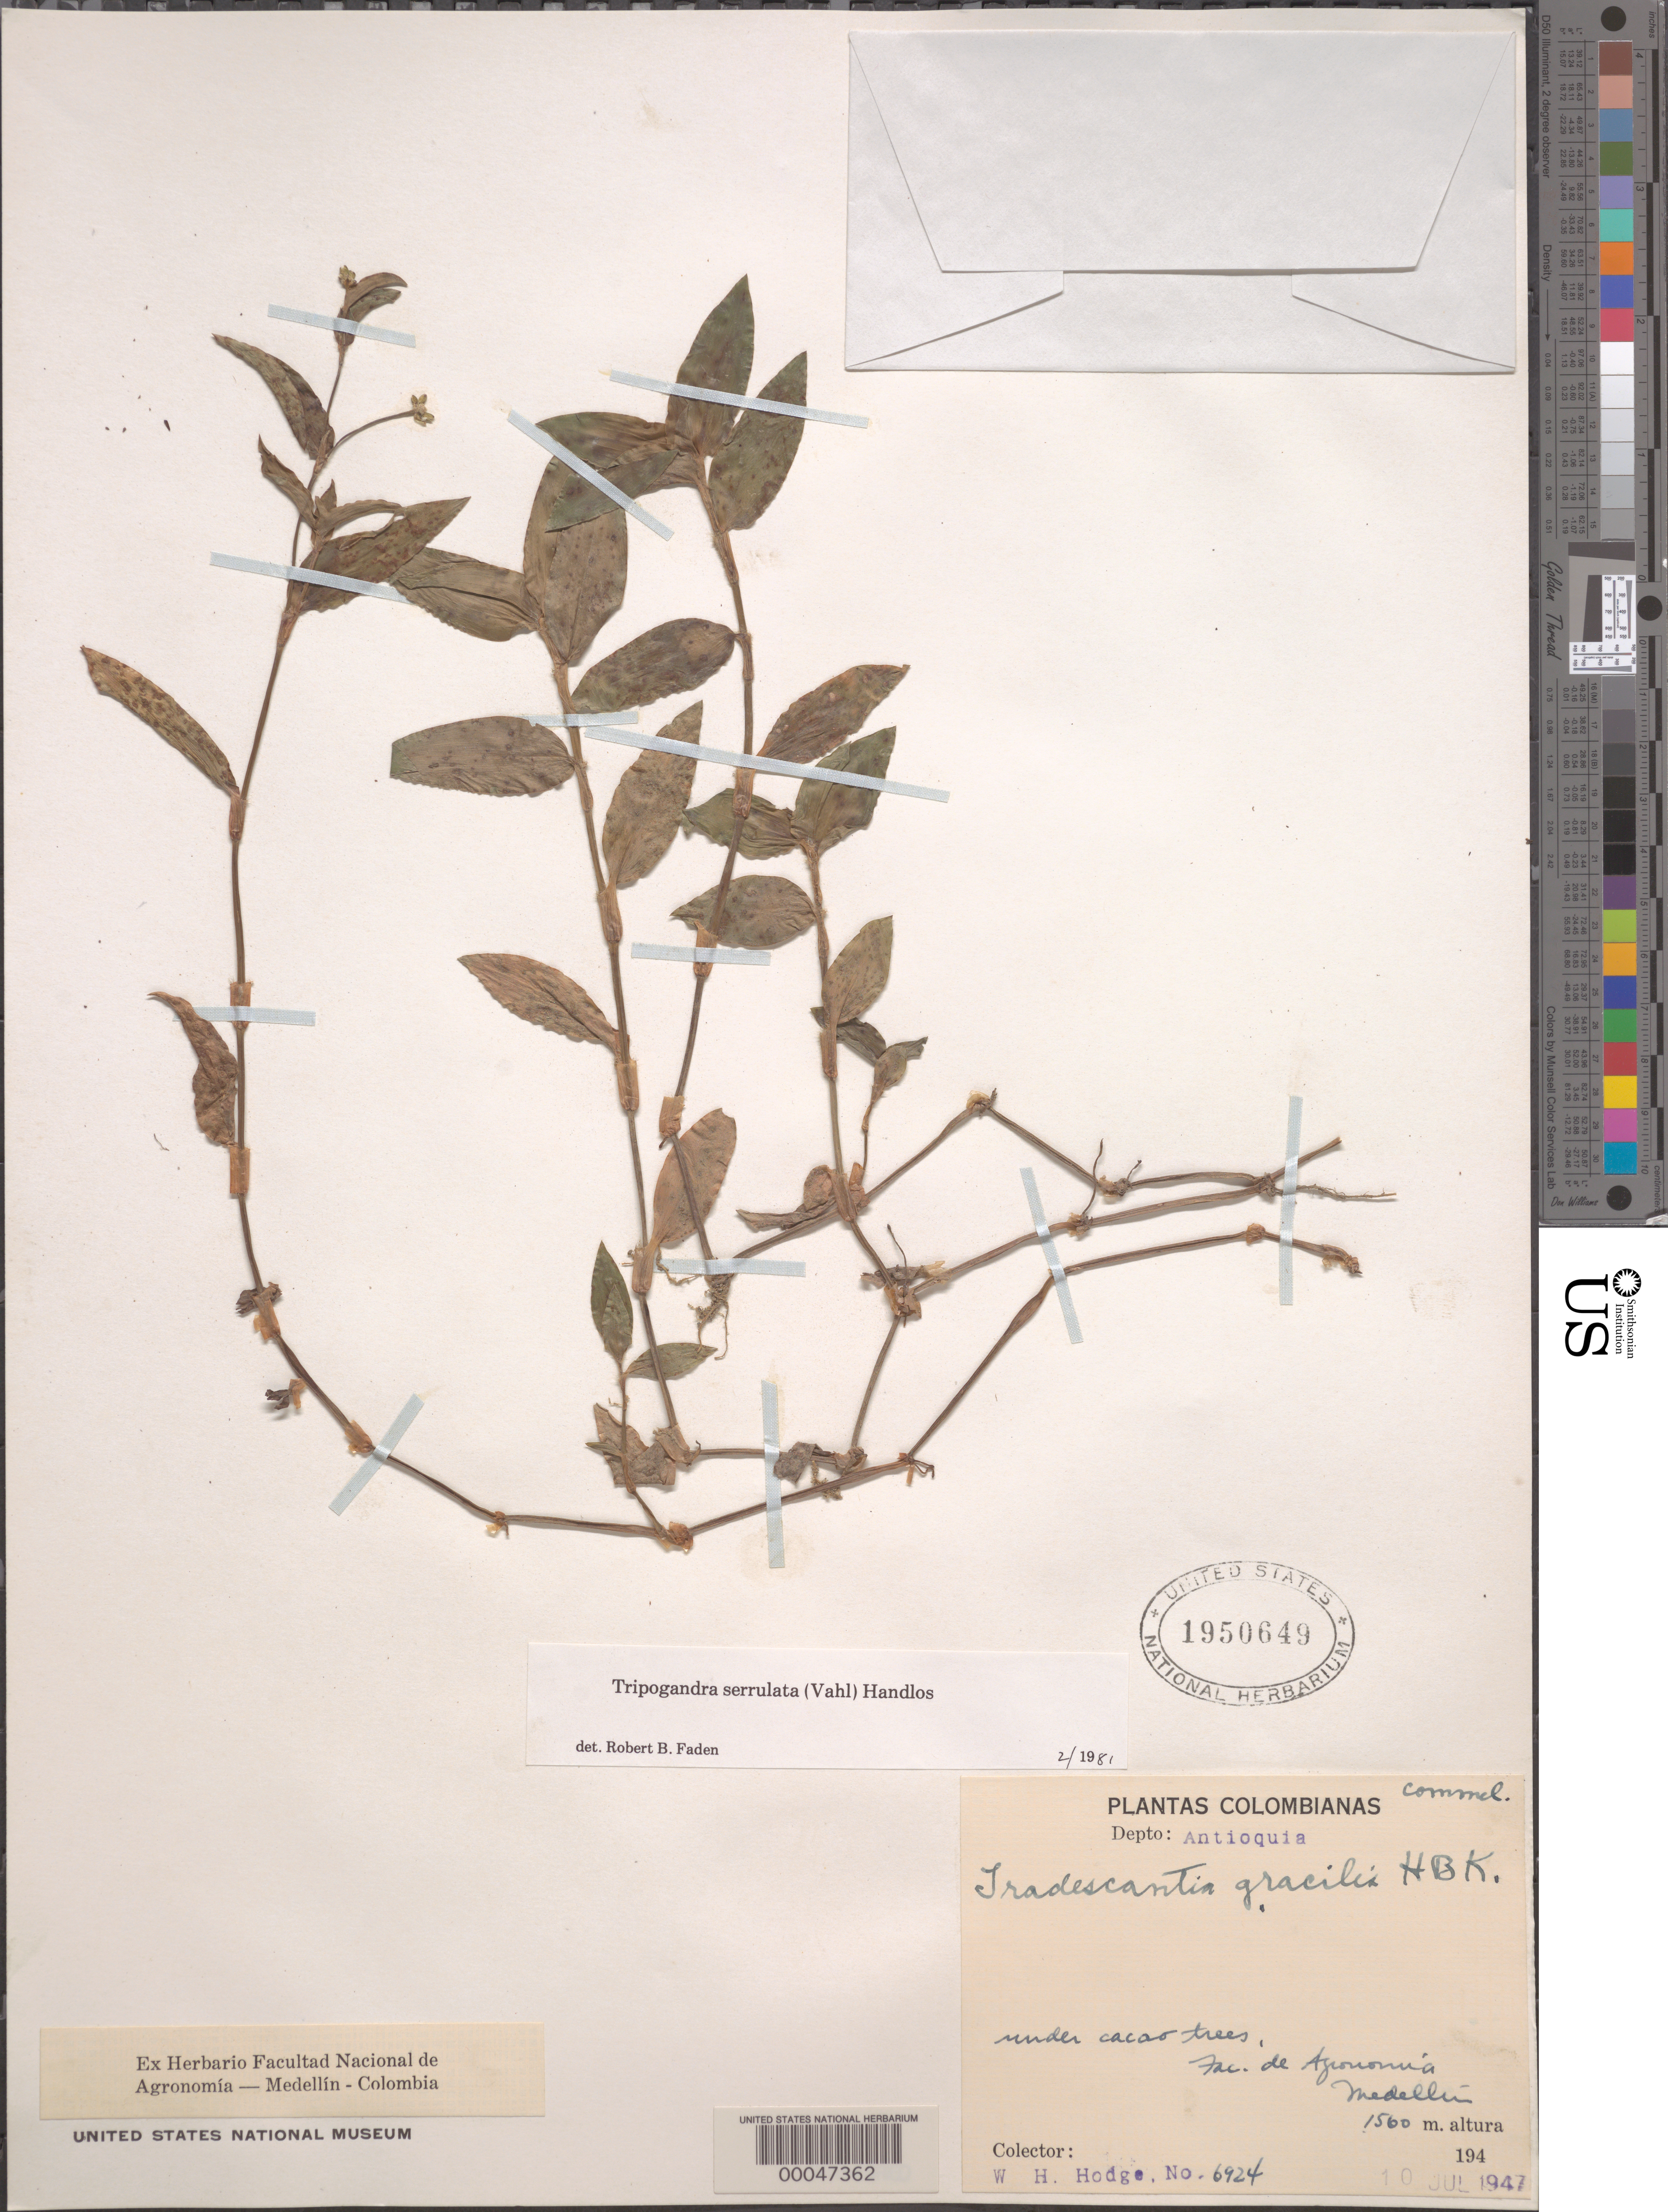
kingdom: Plantae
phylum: Tracheophyta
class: Liliopsida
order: Commelinales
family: Commelinaceae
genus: Tripogandra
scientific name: Tripogandra serrulata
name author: (Vahl) Handlos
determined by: Faden, Robert B., (US), Smithsonian Institution - National Museum of Natural History (UNITED STATES)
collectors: W. Hodge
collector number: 6924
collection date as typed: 10 Jul 1947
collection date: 1947-07-10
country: Colombia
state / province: Antioquia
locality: Medellin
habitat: Under cacao trees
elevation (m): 1560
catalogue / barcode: US 1950649